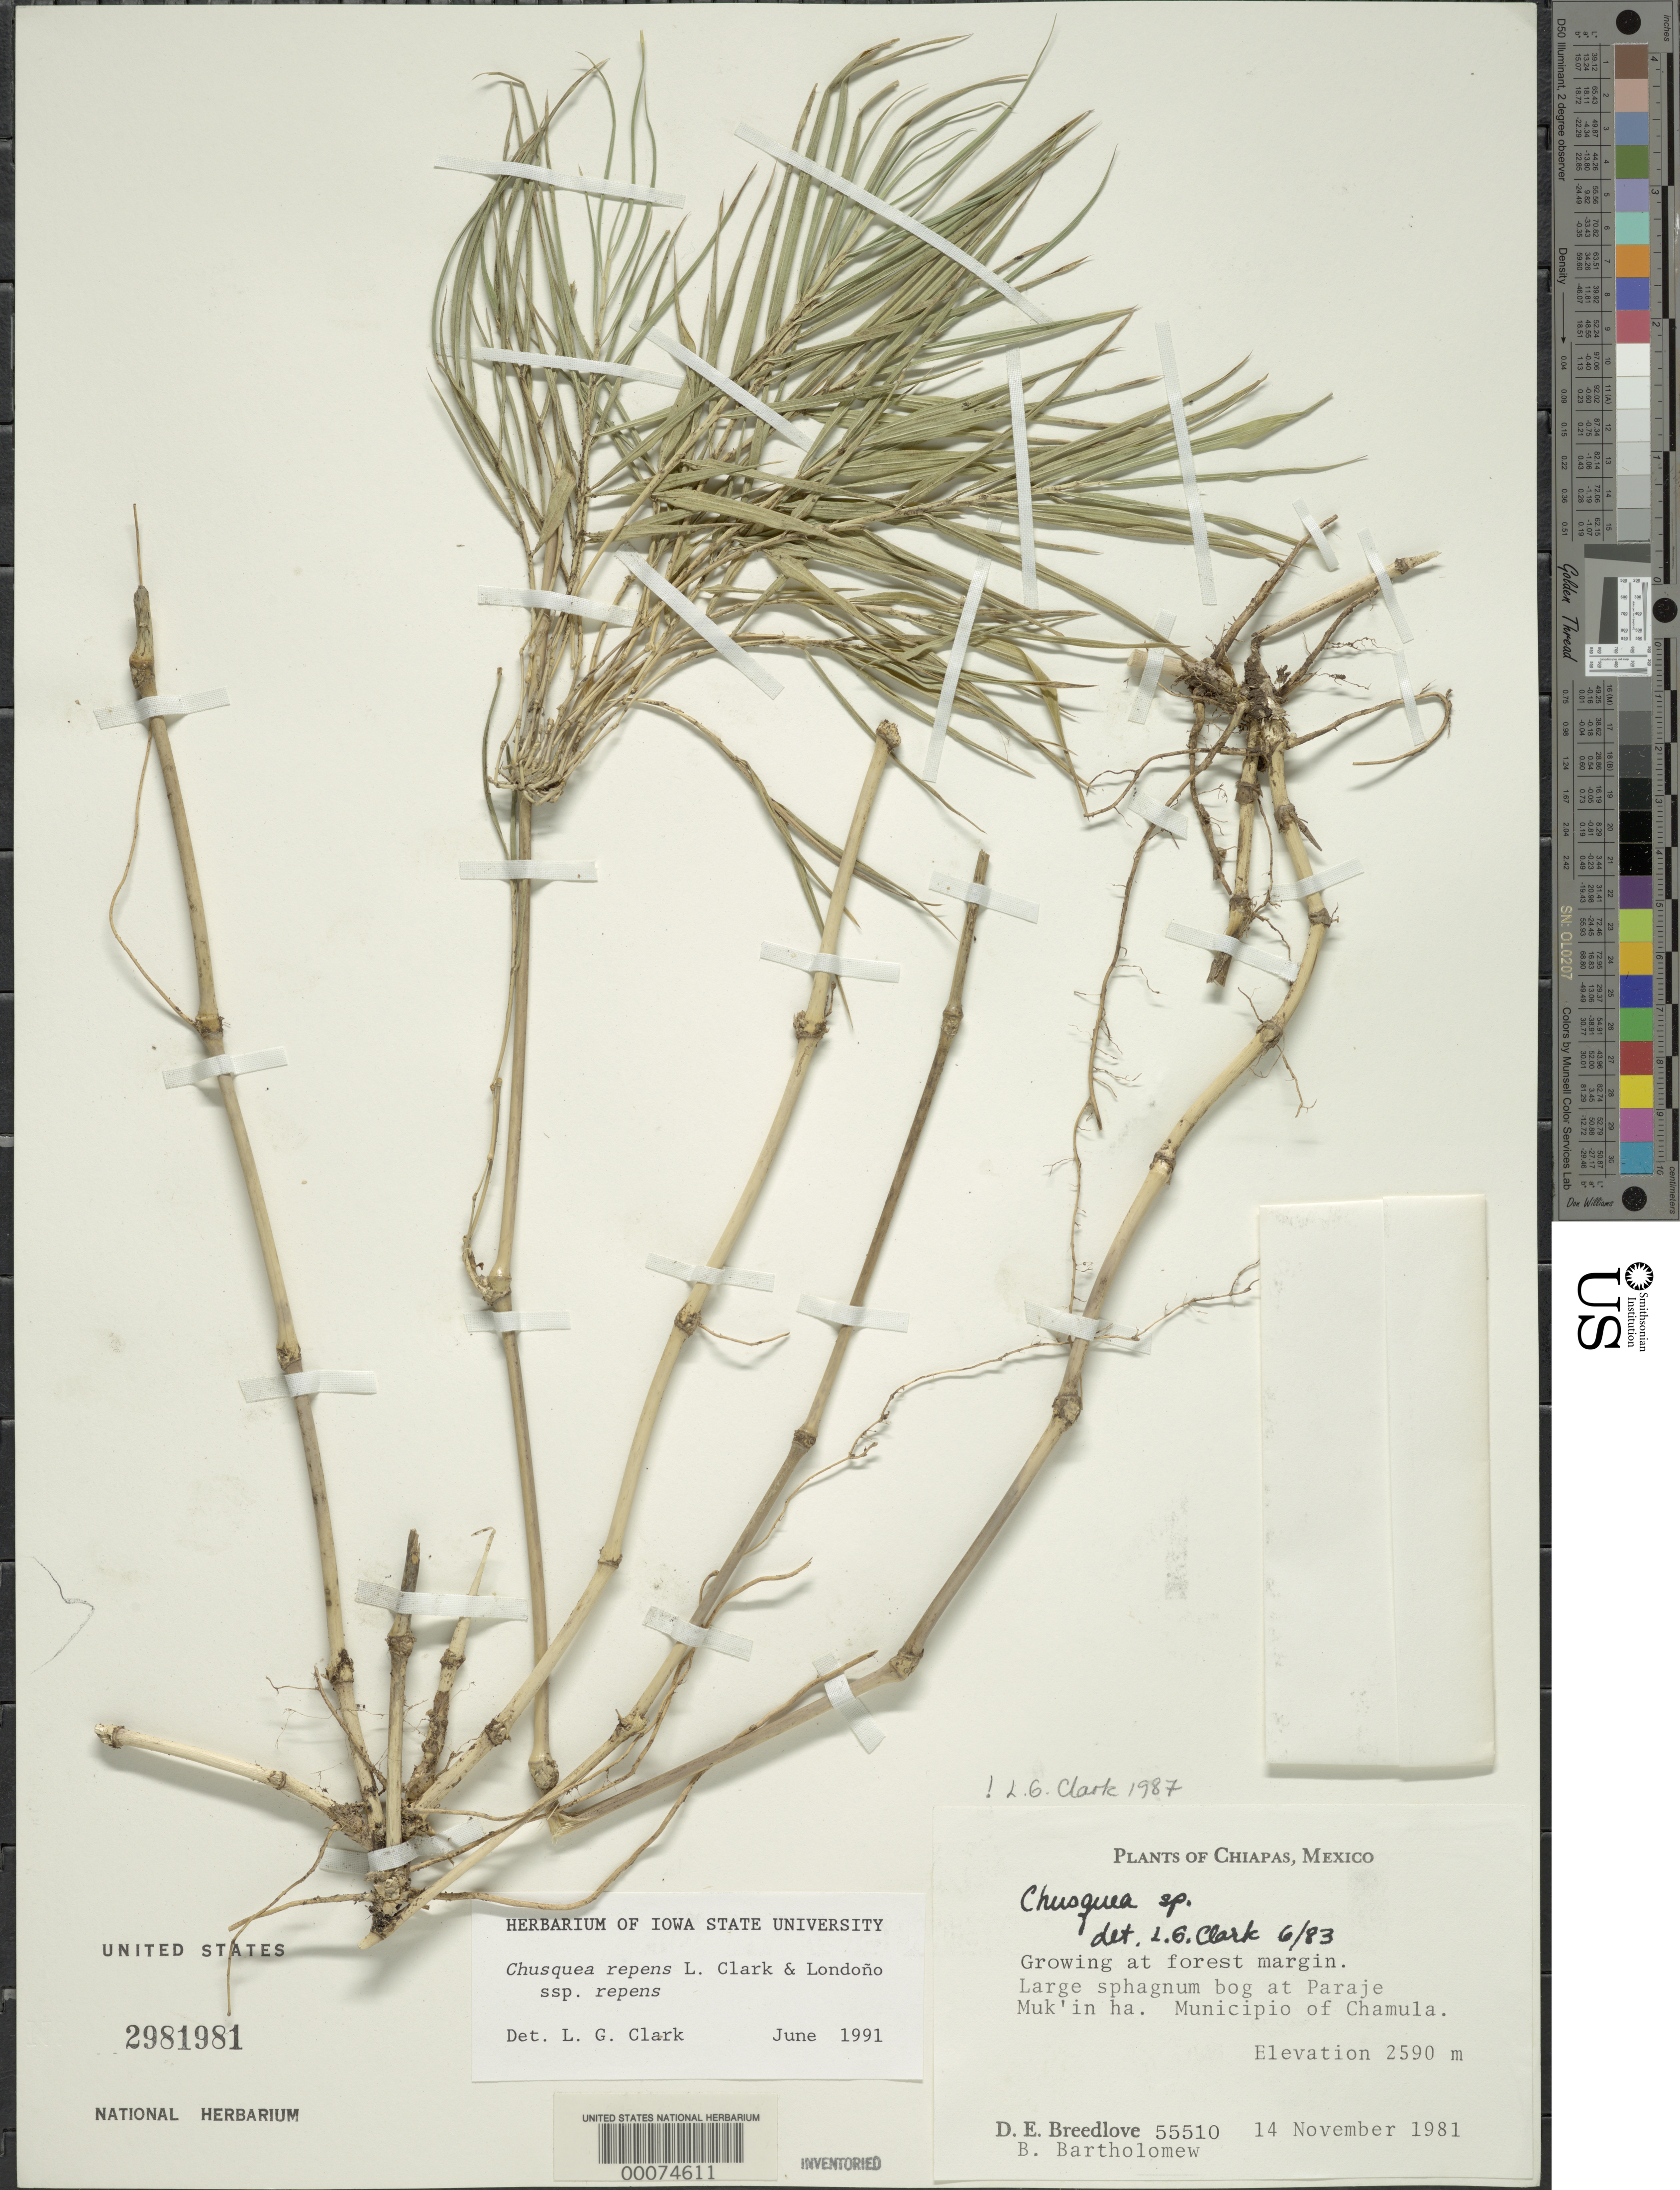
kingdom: Plantae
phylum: Tracheophyta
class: Liliopsida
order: Poales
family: Poaceae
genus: Chusquea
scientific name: Chusquea repens subsp. oaxacacensis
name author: L.G. Clark & Londoño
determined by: Clark, Lynn G., (ISC), Iowa State University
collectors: D. E. Breedlove & B. M. Bartholomew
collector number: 55510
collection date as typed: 14 Nov 1981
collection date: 1981-11-14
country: Mexico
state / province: Chiapas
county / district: Chamula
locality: Paraje Muk in ha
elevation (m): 2590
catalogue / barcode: US 2981981